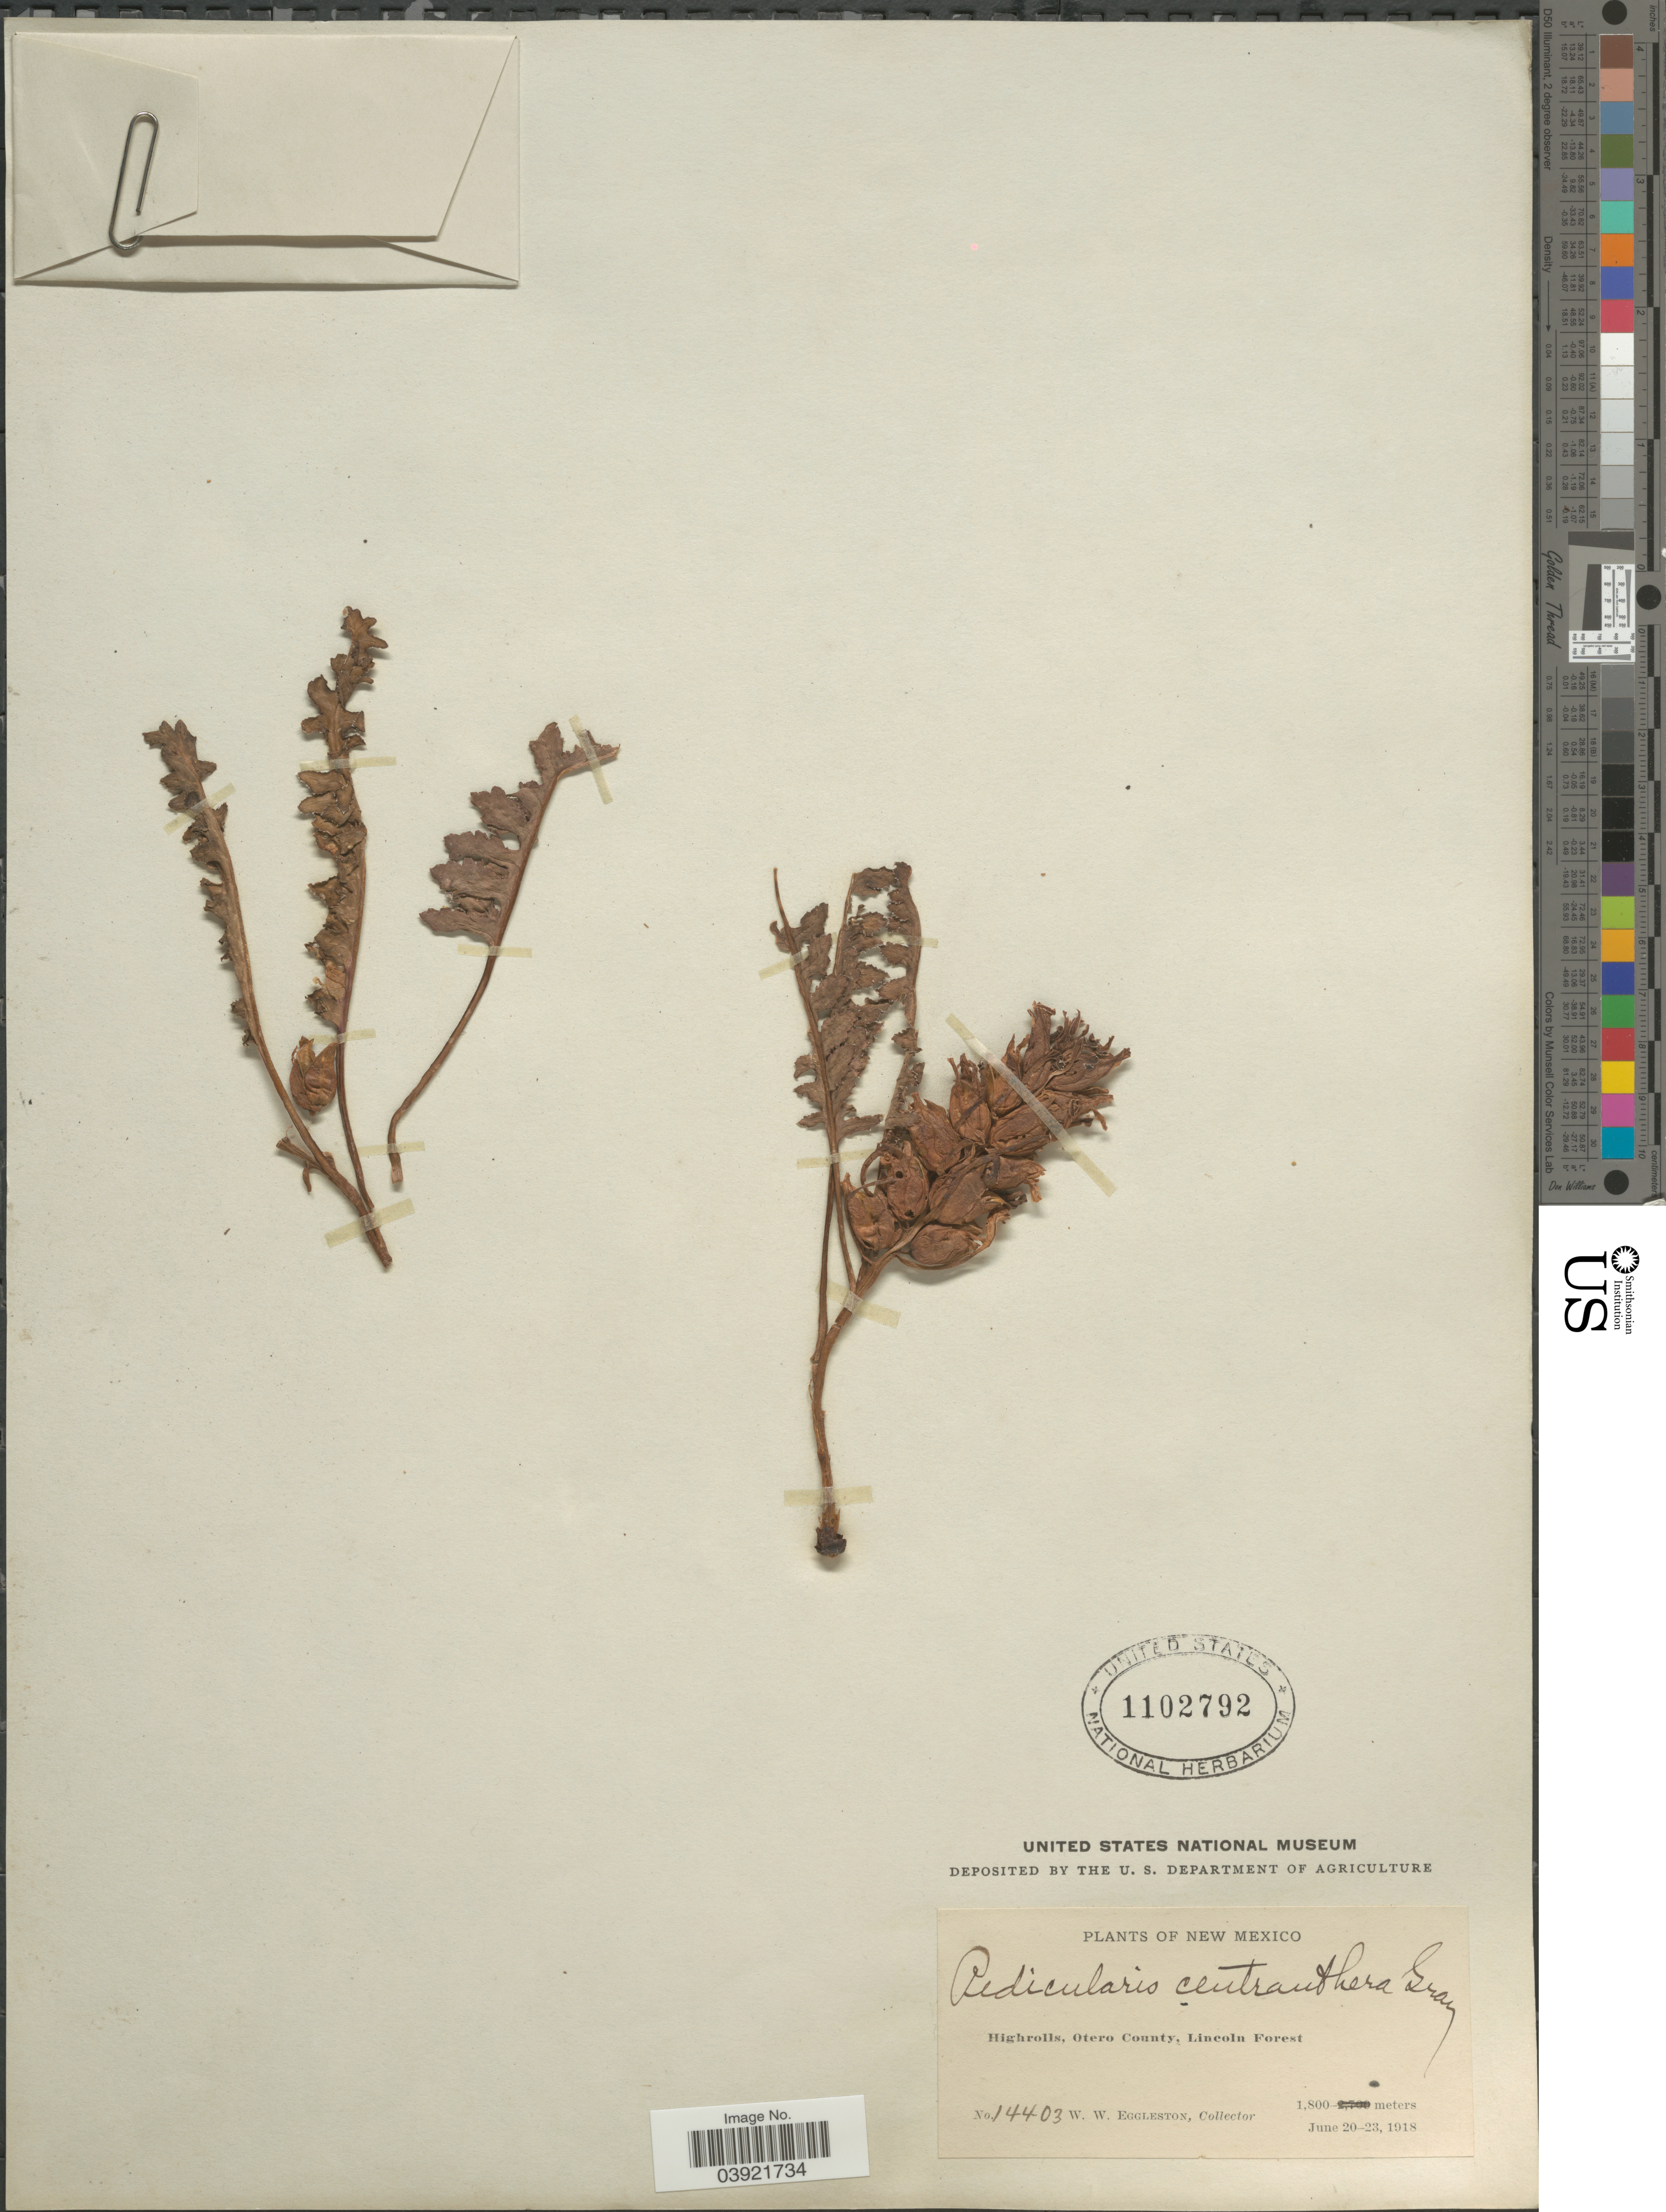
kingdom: Plantae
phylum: Tracheophyta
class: Magnoliopsida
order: Lamiales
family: Orobanchaceae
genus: Pedicularis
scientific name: Pedicularis centranthera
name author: A. Gray in Emory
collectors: W. W. Eggleston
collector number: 14403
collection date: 1918-06-20/1918-06-23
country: United States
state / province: New Mexico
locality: Highrolls, Otero County, Lincoln Forest.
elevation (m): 1800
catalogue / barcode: US 1102792